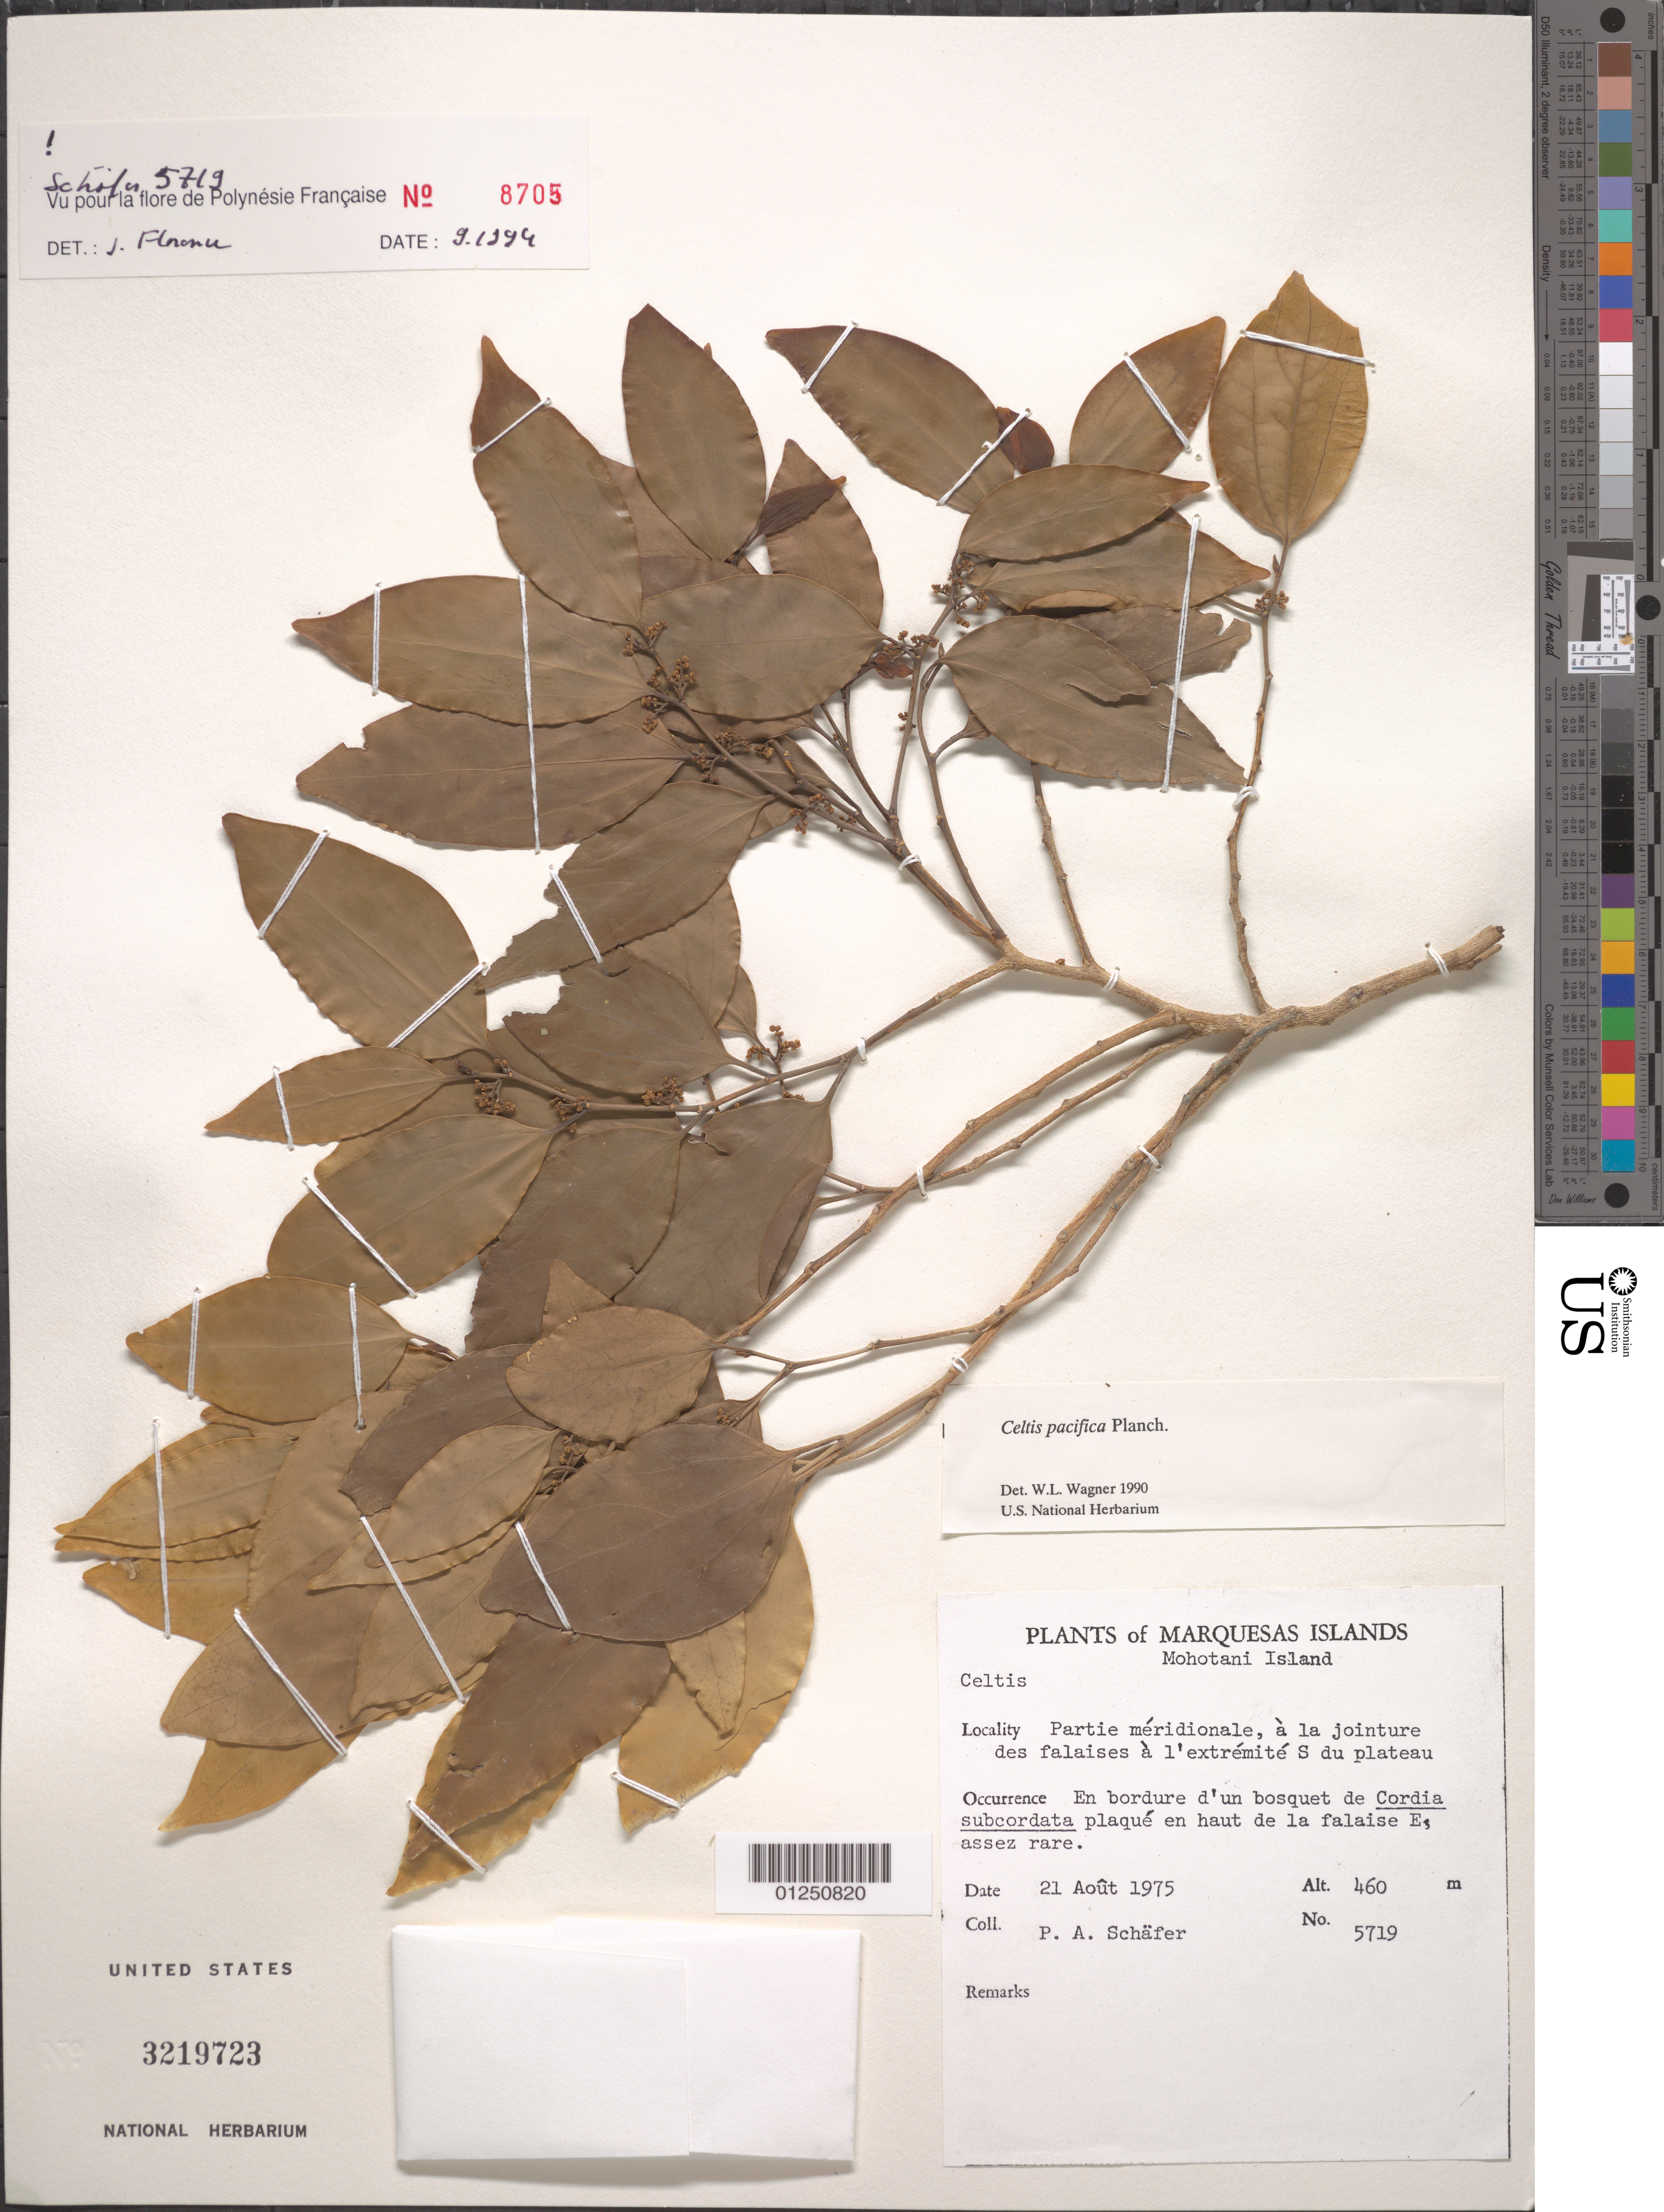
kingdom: Plantae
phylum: Tracheophyta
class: Magnoliopsida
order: Rosales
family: Cannabaceae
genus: Celtis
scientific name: Celtis pacifica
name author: Planch.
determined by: Wagner, W. L., (BOT), Smithsonian Institution - National Museum of Natural History (UNITED STATES)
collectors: P. A. Schäfer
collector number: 5719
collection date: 1975-08-21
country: French Polynesia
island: Mohotani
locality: partie méridionale, à la jointure des falaises à l'extrémité S du plateau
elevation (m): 460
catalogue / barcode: US 3219723